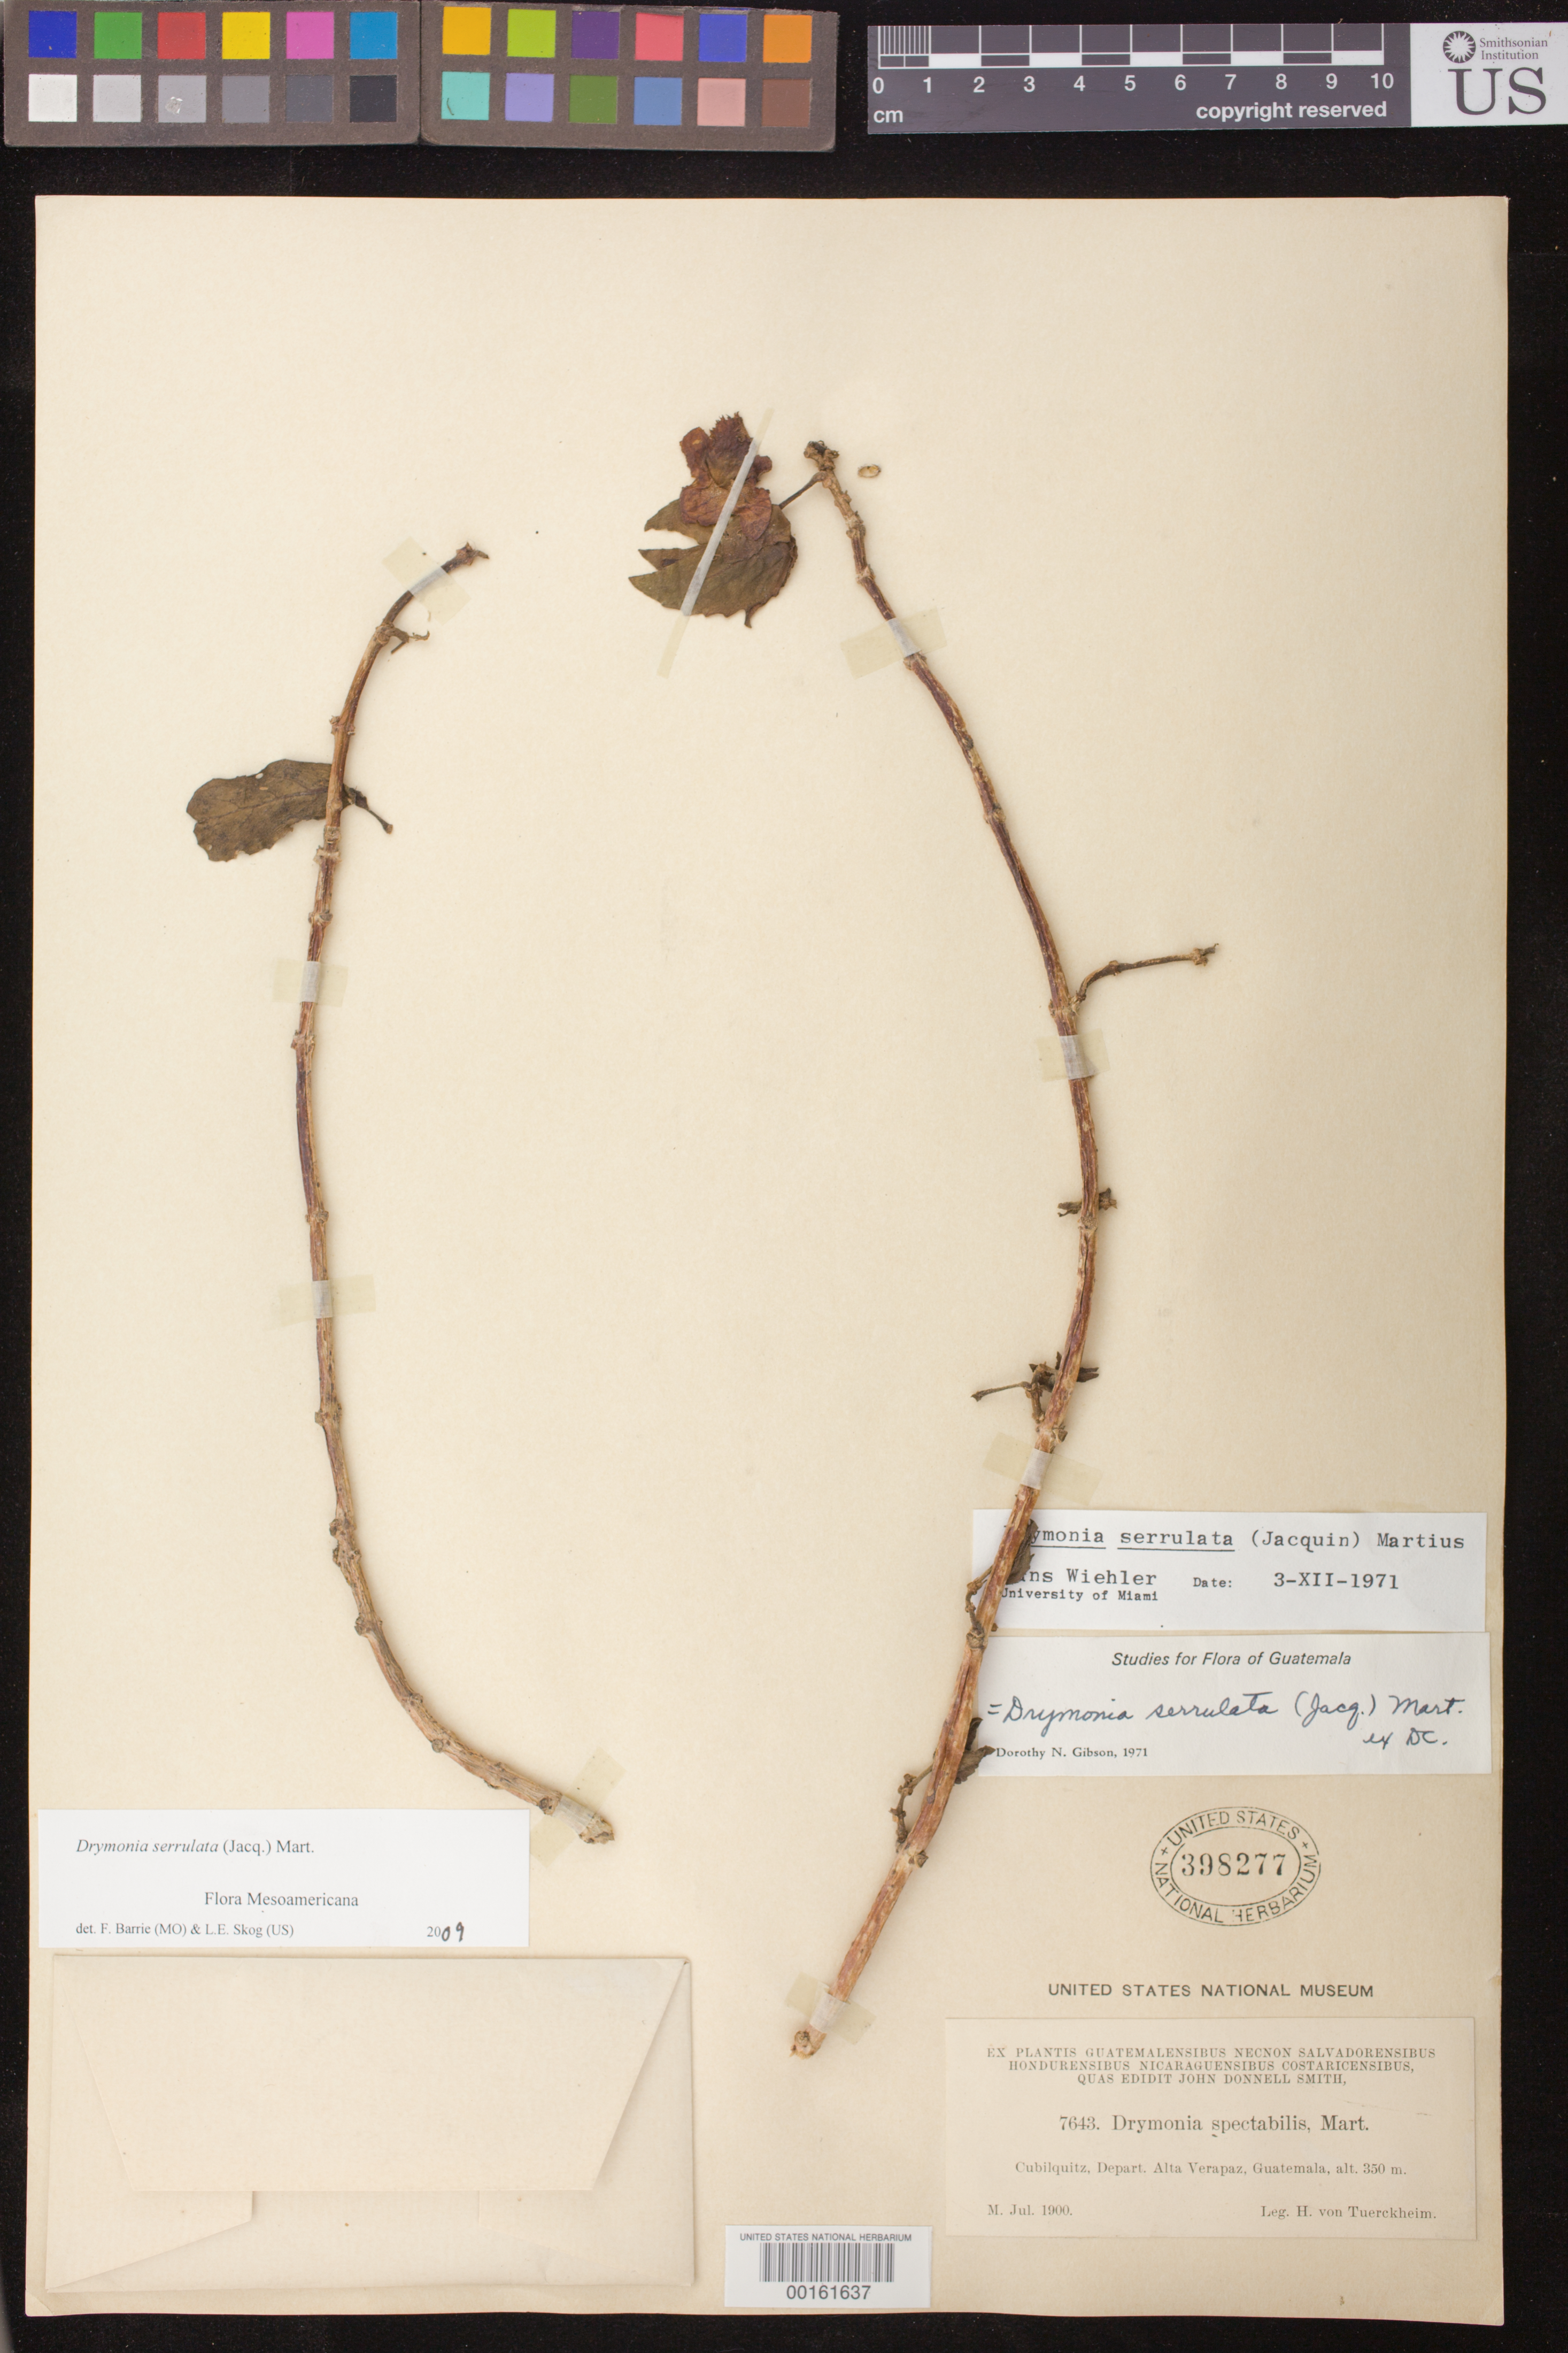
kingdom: Plantae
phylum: Tracheophyta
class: Magnoliopsida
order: Lamiales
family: Gesneriaceae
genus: Drymonia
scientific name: Drymonia serrulata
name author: (Jacq.) Mart.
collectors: H. von Türckheim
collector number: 7643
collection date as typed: Jul 1900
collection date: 1900-07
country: Guatemala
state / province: Alta Verapaz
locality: Cubilquitz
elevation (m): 350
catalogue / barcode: US 398277